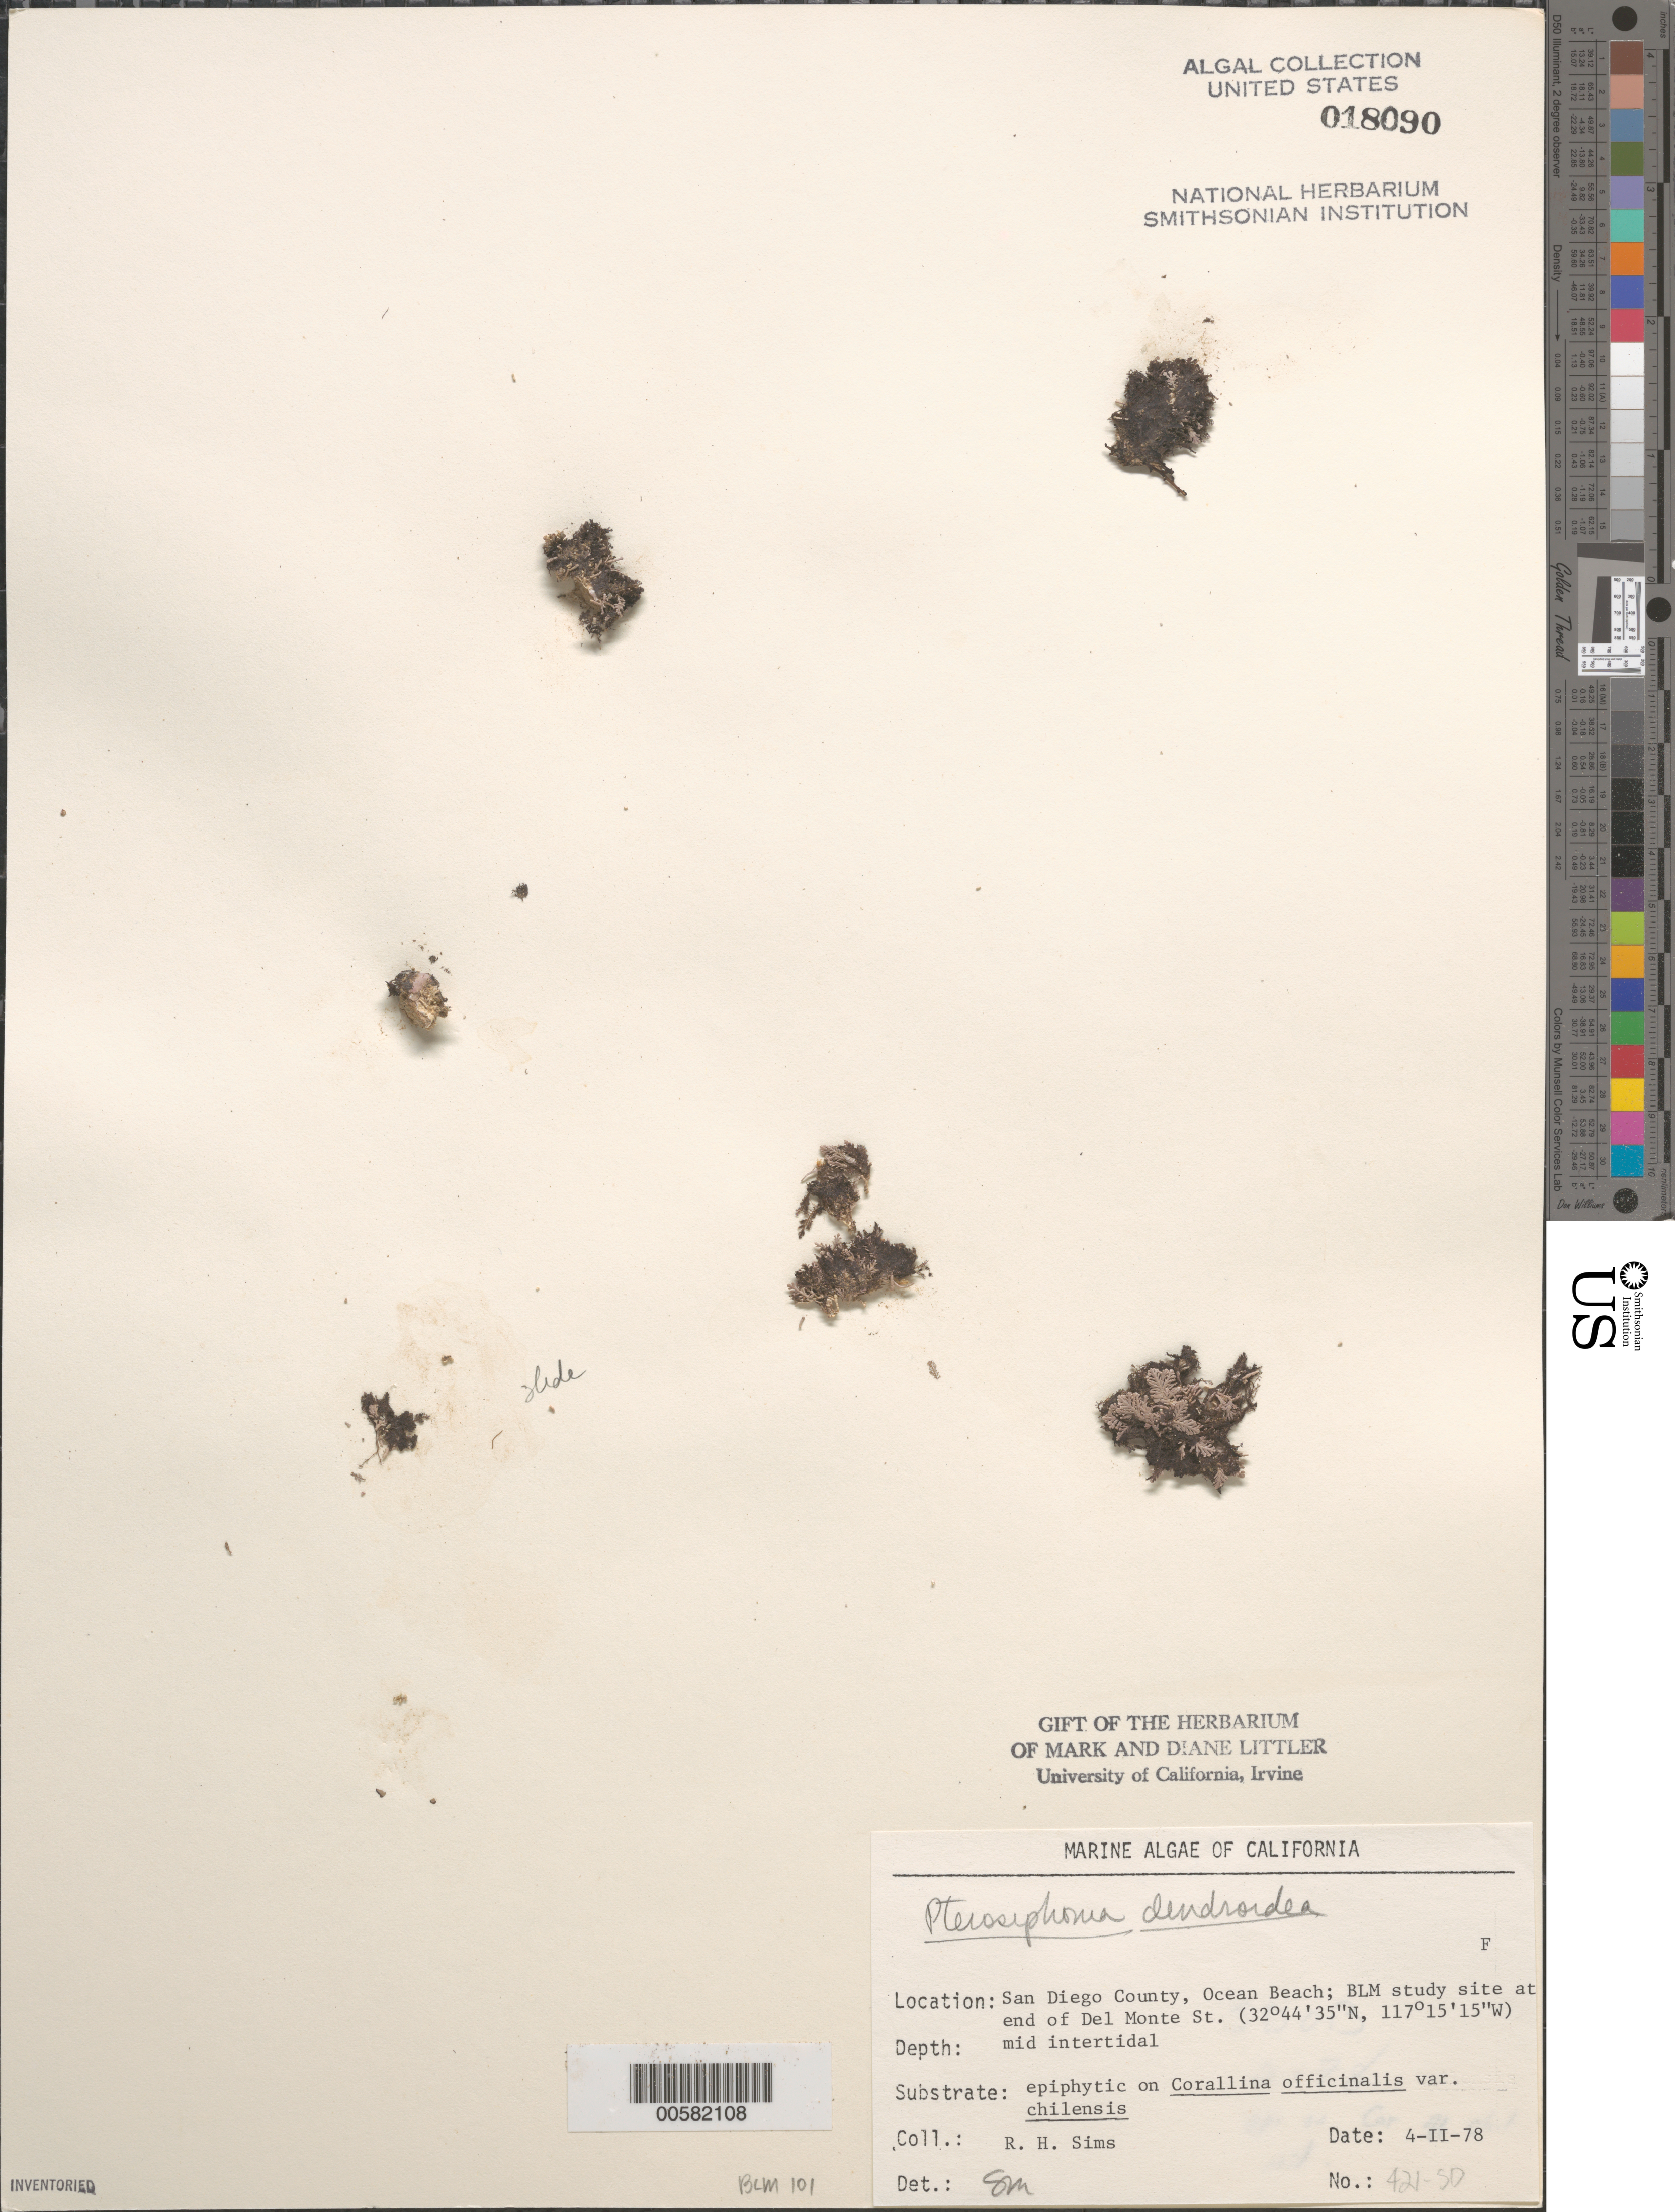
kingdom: Plantae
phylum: Rhodophyta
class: Florideophyceae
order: Ceramiales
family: Rhodomelaceae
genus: Symphyocladiella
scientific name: Symphyocladiella dendroidea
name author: (Montagne) Bustamante et al.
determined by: Algae name updating Project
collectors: R. H. Sims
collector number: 421-SD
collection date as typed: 04 Feb 1978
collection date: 1978-02-04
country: United States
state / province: California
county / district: San Diego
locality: Ocean Beach, end of Del Monte Street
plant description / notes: BLM-SOCALBIGHT Rocky Intertidal Survey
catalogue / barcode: US 18090